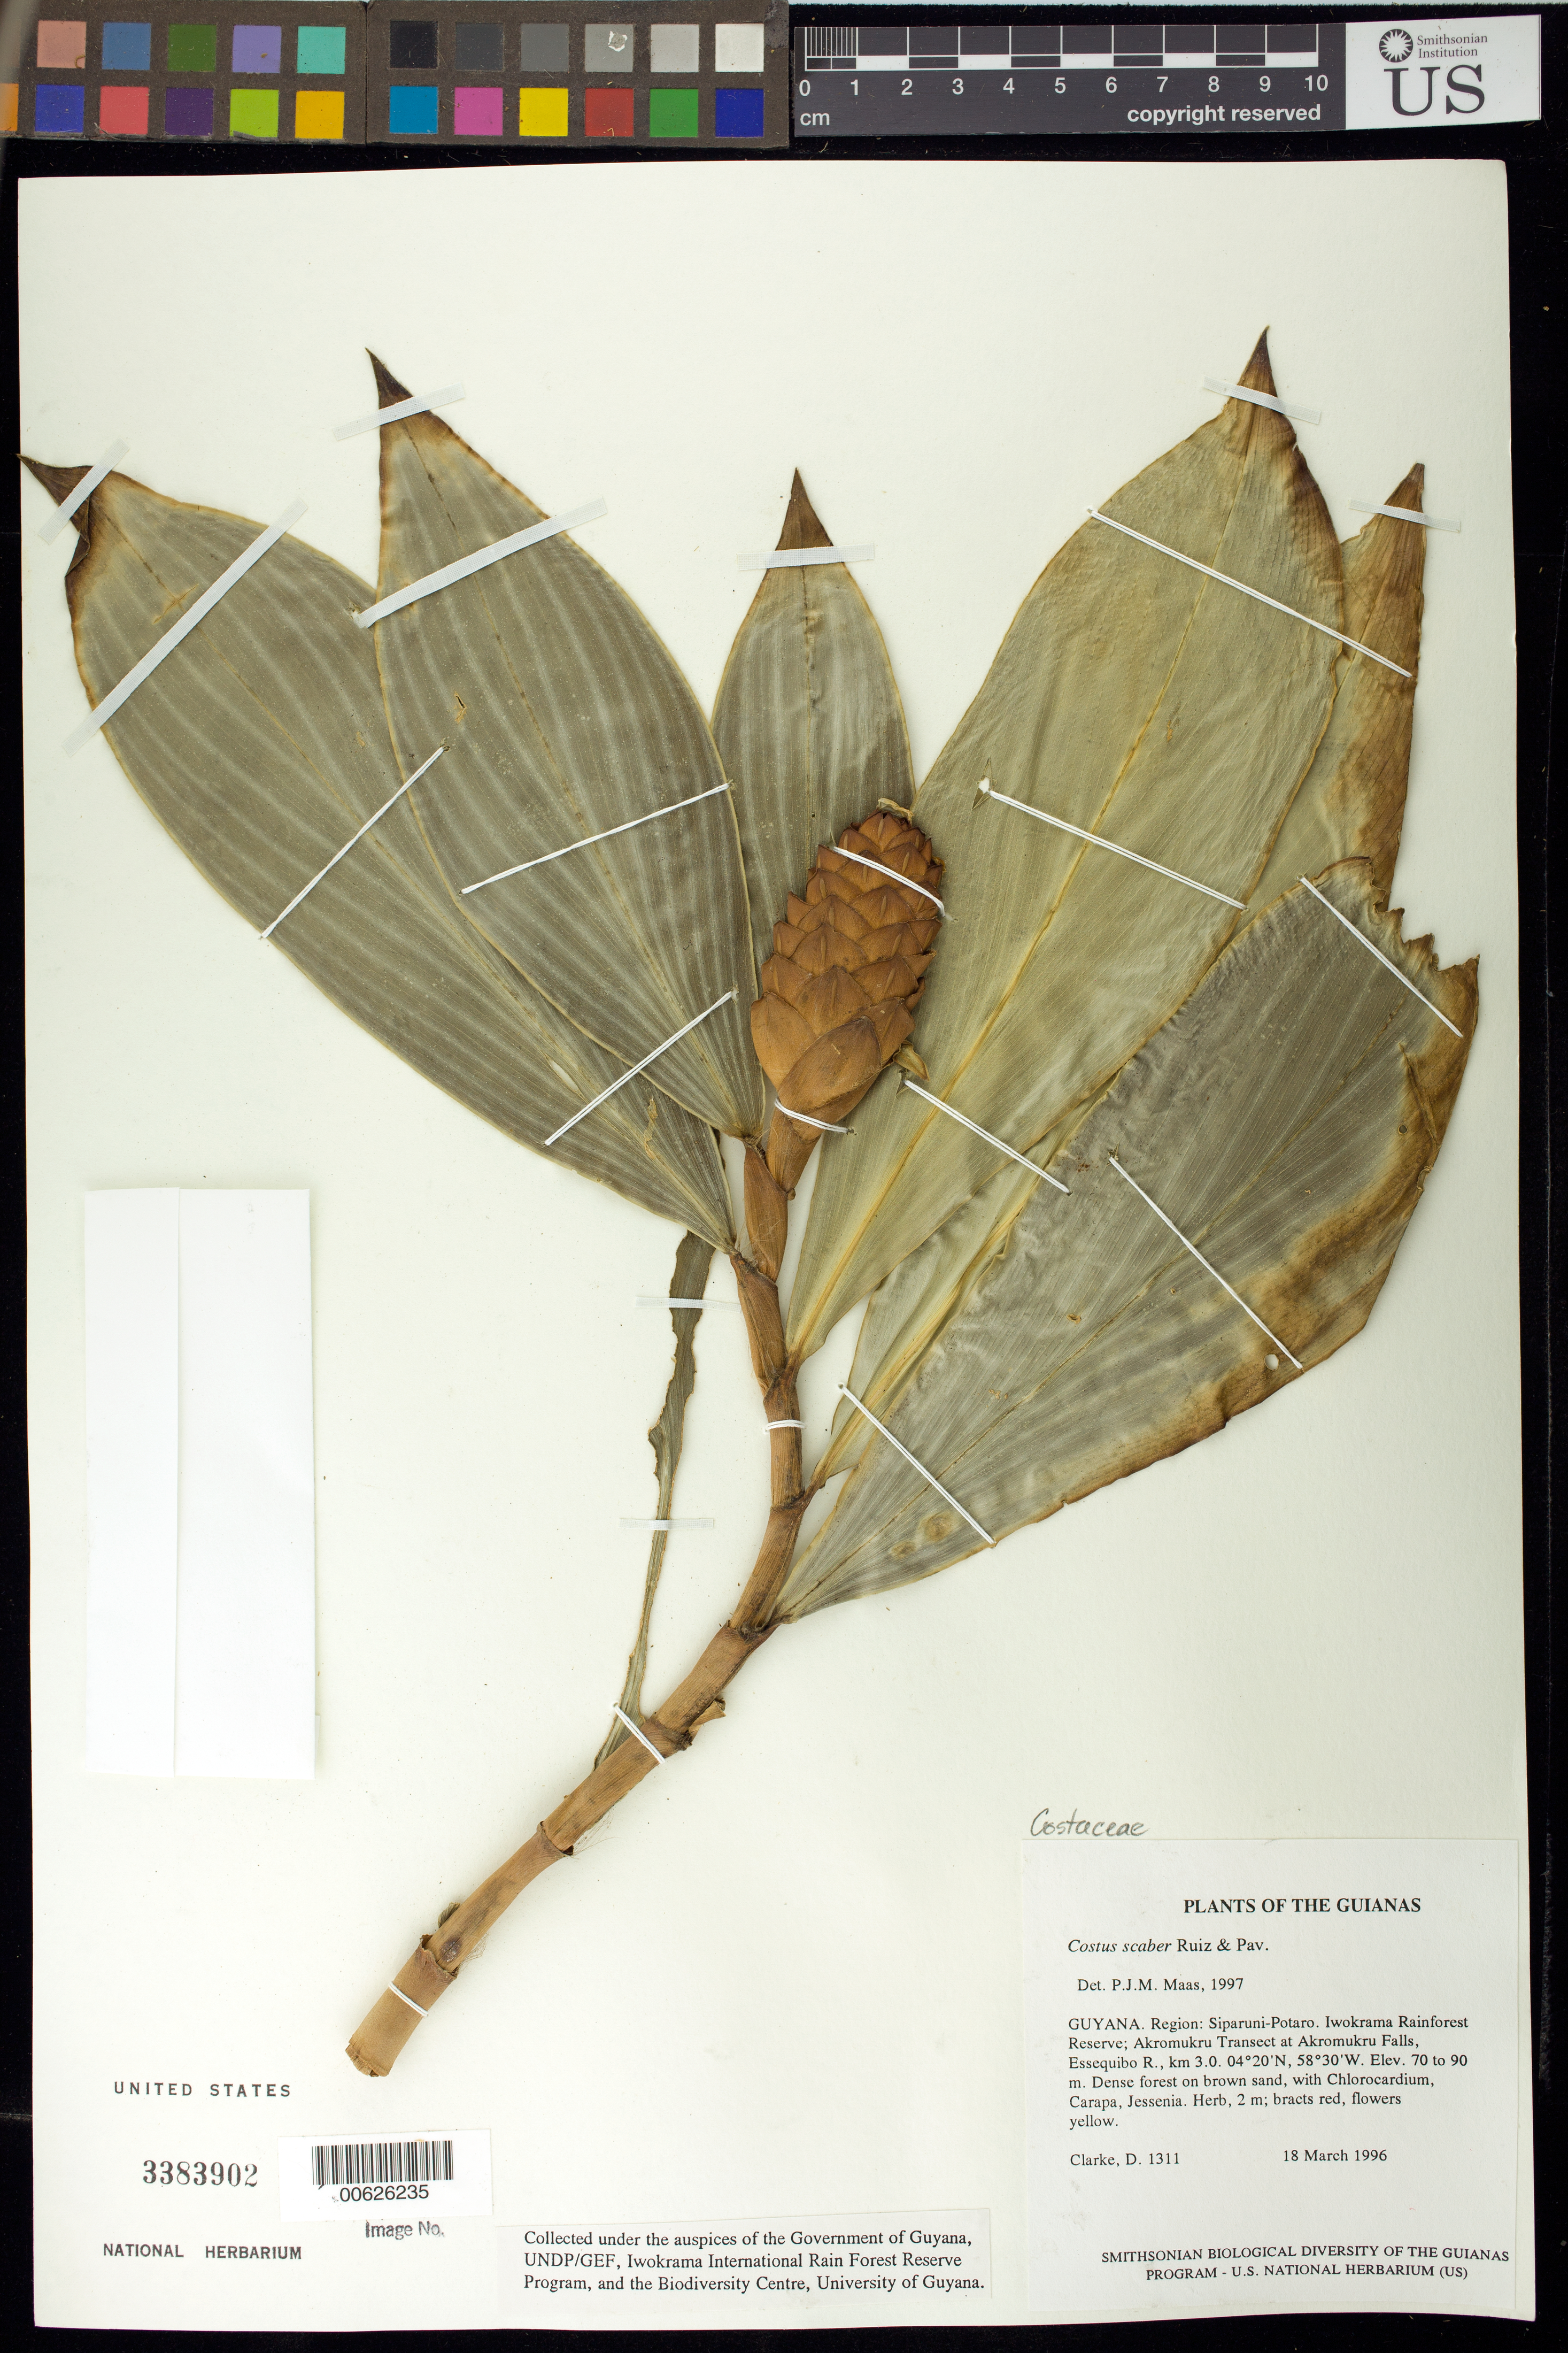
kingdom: Plantae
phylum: Tracheophyta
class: Liliopsida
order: Zingiberales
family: Costaceae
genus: Costus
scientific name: Costus scaber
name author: Ruiz & Pav.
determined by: Maas, Paul J. M.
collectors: H. D. Clarke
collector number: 1311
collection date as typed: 18 March 1996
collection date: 1996-03-18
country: Guyana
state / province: Potaro-Siparuni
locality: Iwokrama Rainforest Reserve; Akromukru Transect at Akromukru Falls, Essequibo R., km 3.0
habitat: Dense forest on brown sand, with Chlorocardium, Carapa, Jessenia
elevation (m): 70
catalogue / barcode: US 3383902